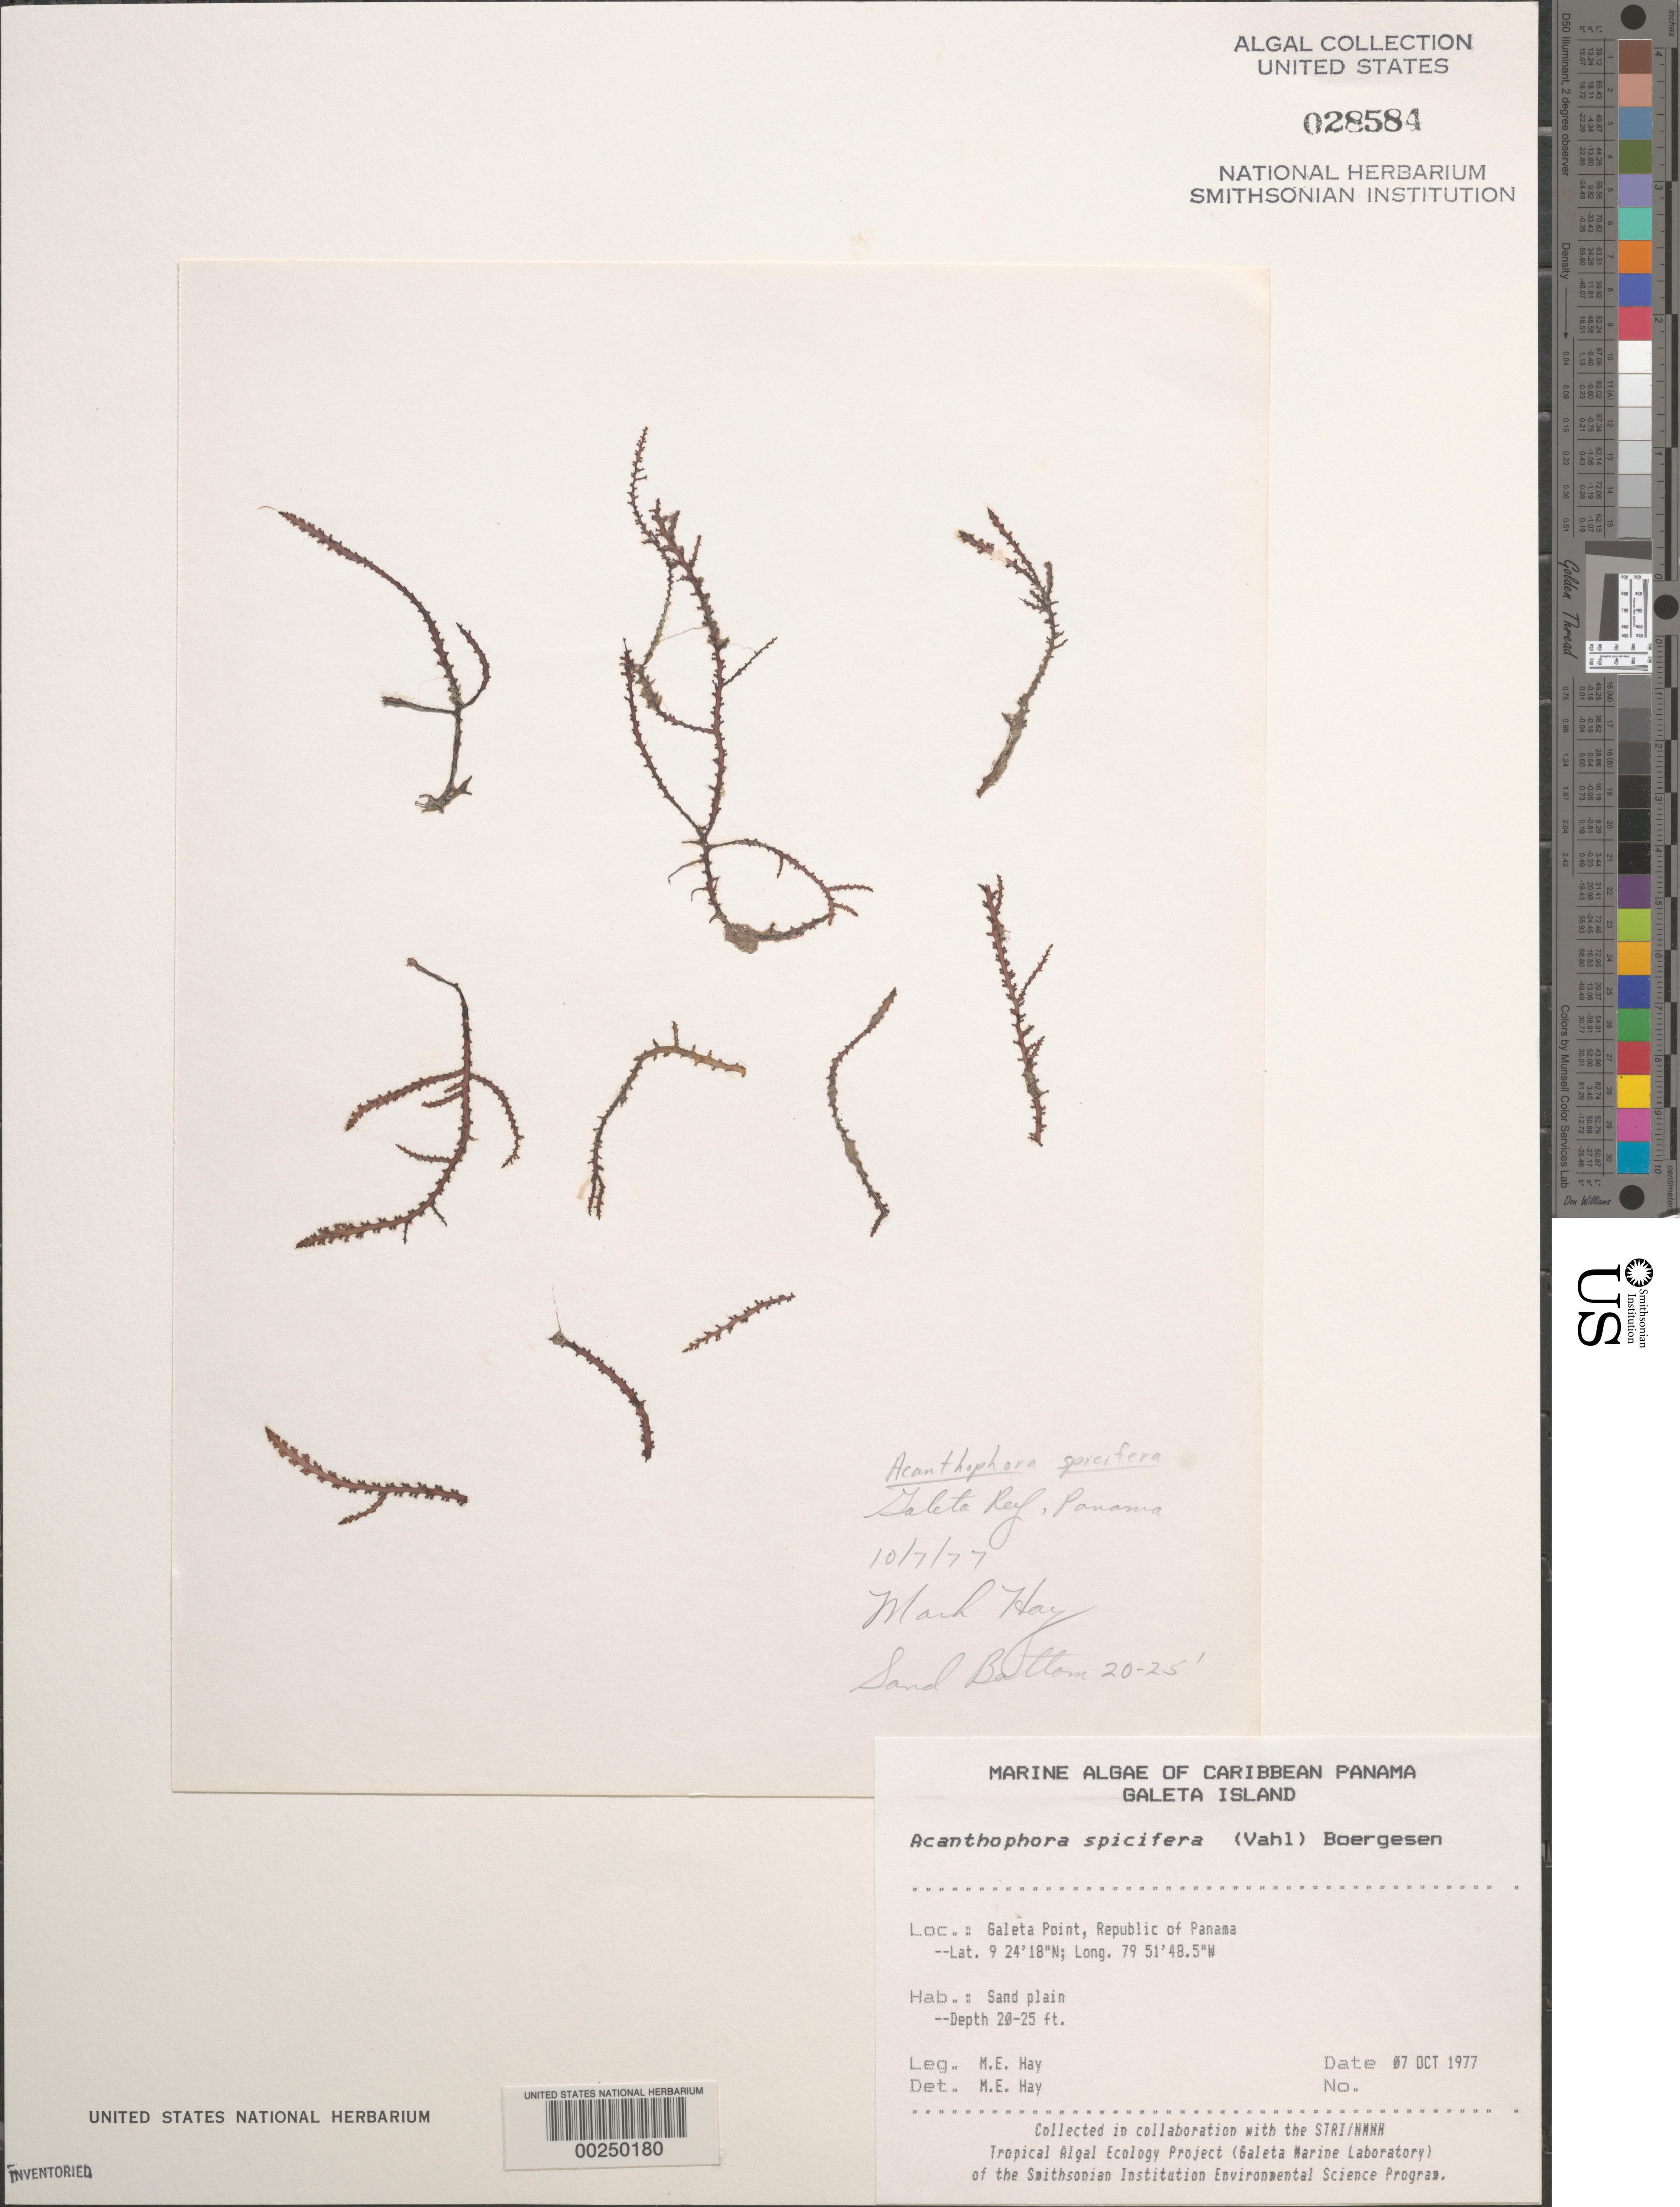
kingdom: Plantae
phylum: Rhodophyta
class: Florideophyceae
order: Ceramiales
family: Rhodomelaceae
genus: Acanthophora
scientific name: Acanthophora spicifera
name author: (Vahl) Børgesen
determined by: Hay, M. E.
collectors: M. E. Hay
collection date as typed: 07 Oct 1977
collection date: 1977-10-07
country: Panama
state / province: Colón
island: Galeta Island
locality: Galeta Point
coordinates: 9 24' 18" N, 79 51' 48.5" W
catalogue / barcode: US 28584